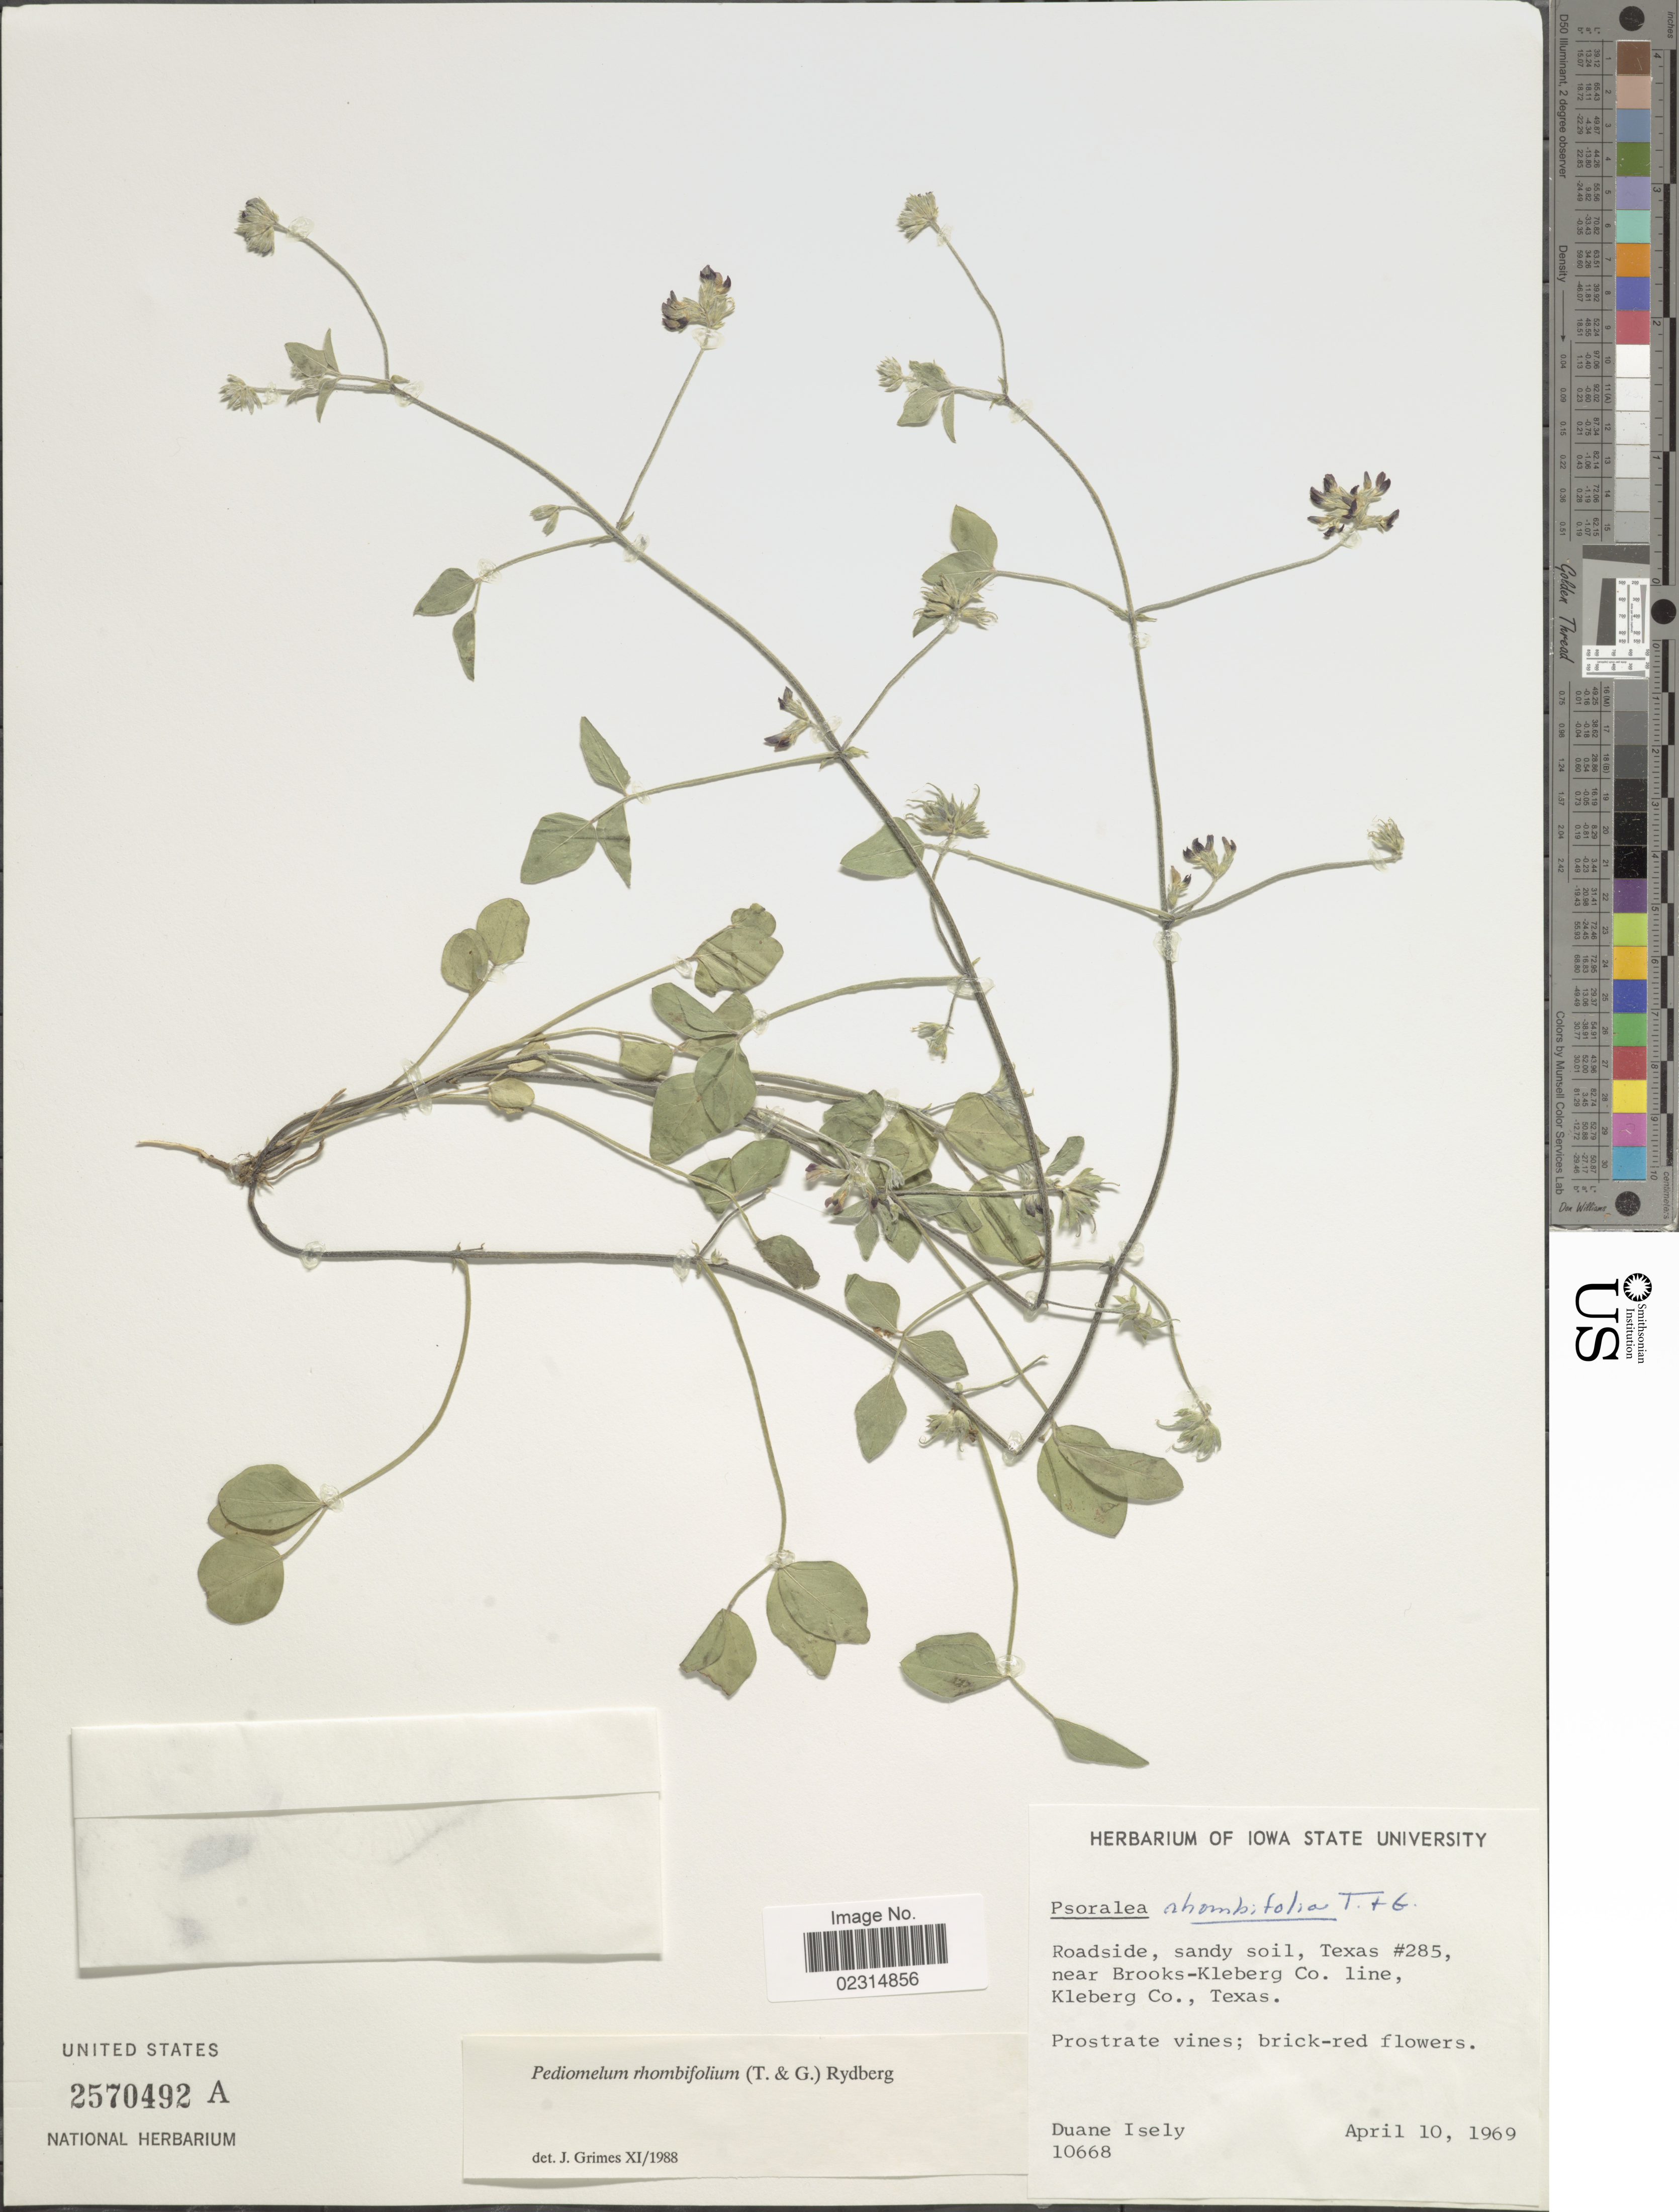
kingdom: Plantae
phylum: Tracheophyta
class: Magnoliopsida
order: Fabales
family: Fabaceae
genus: Pediomelum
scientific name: Pediomelum rhombifolium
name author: (Torr. & A. Gray) Rydb.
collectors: D. Isely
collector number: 10668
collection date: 1969-04-10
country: United States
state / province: Texas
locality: Roadisde, sandy soil, Texas # 285, near Brooks-Kleberg Co. line, Kleberg Co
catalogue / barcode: US 2570492A